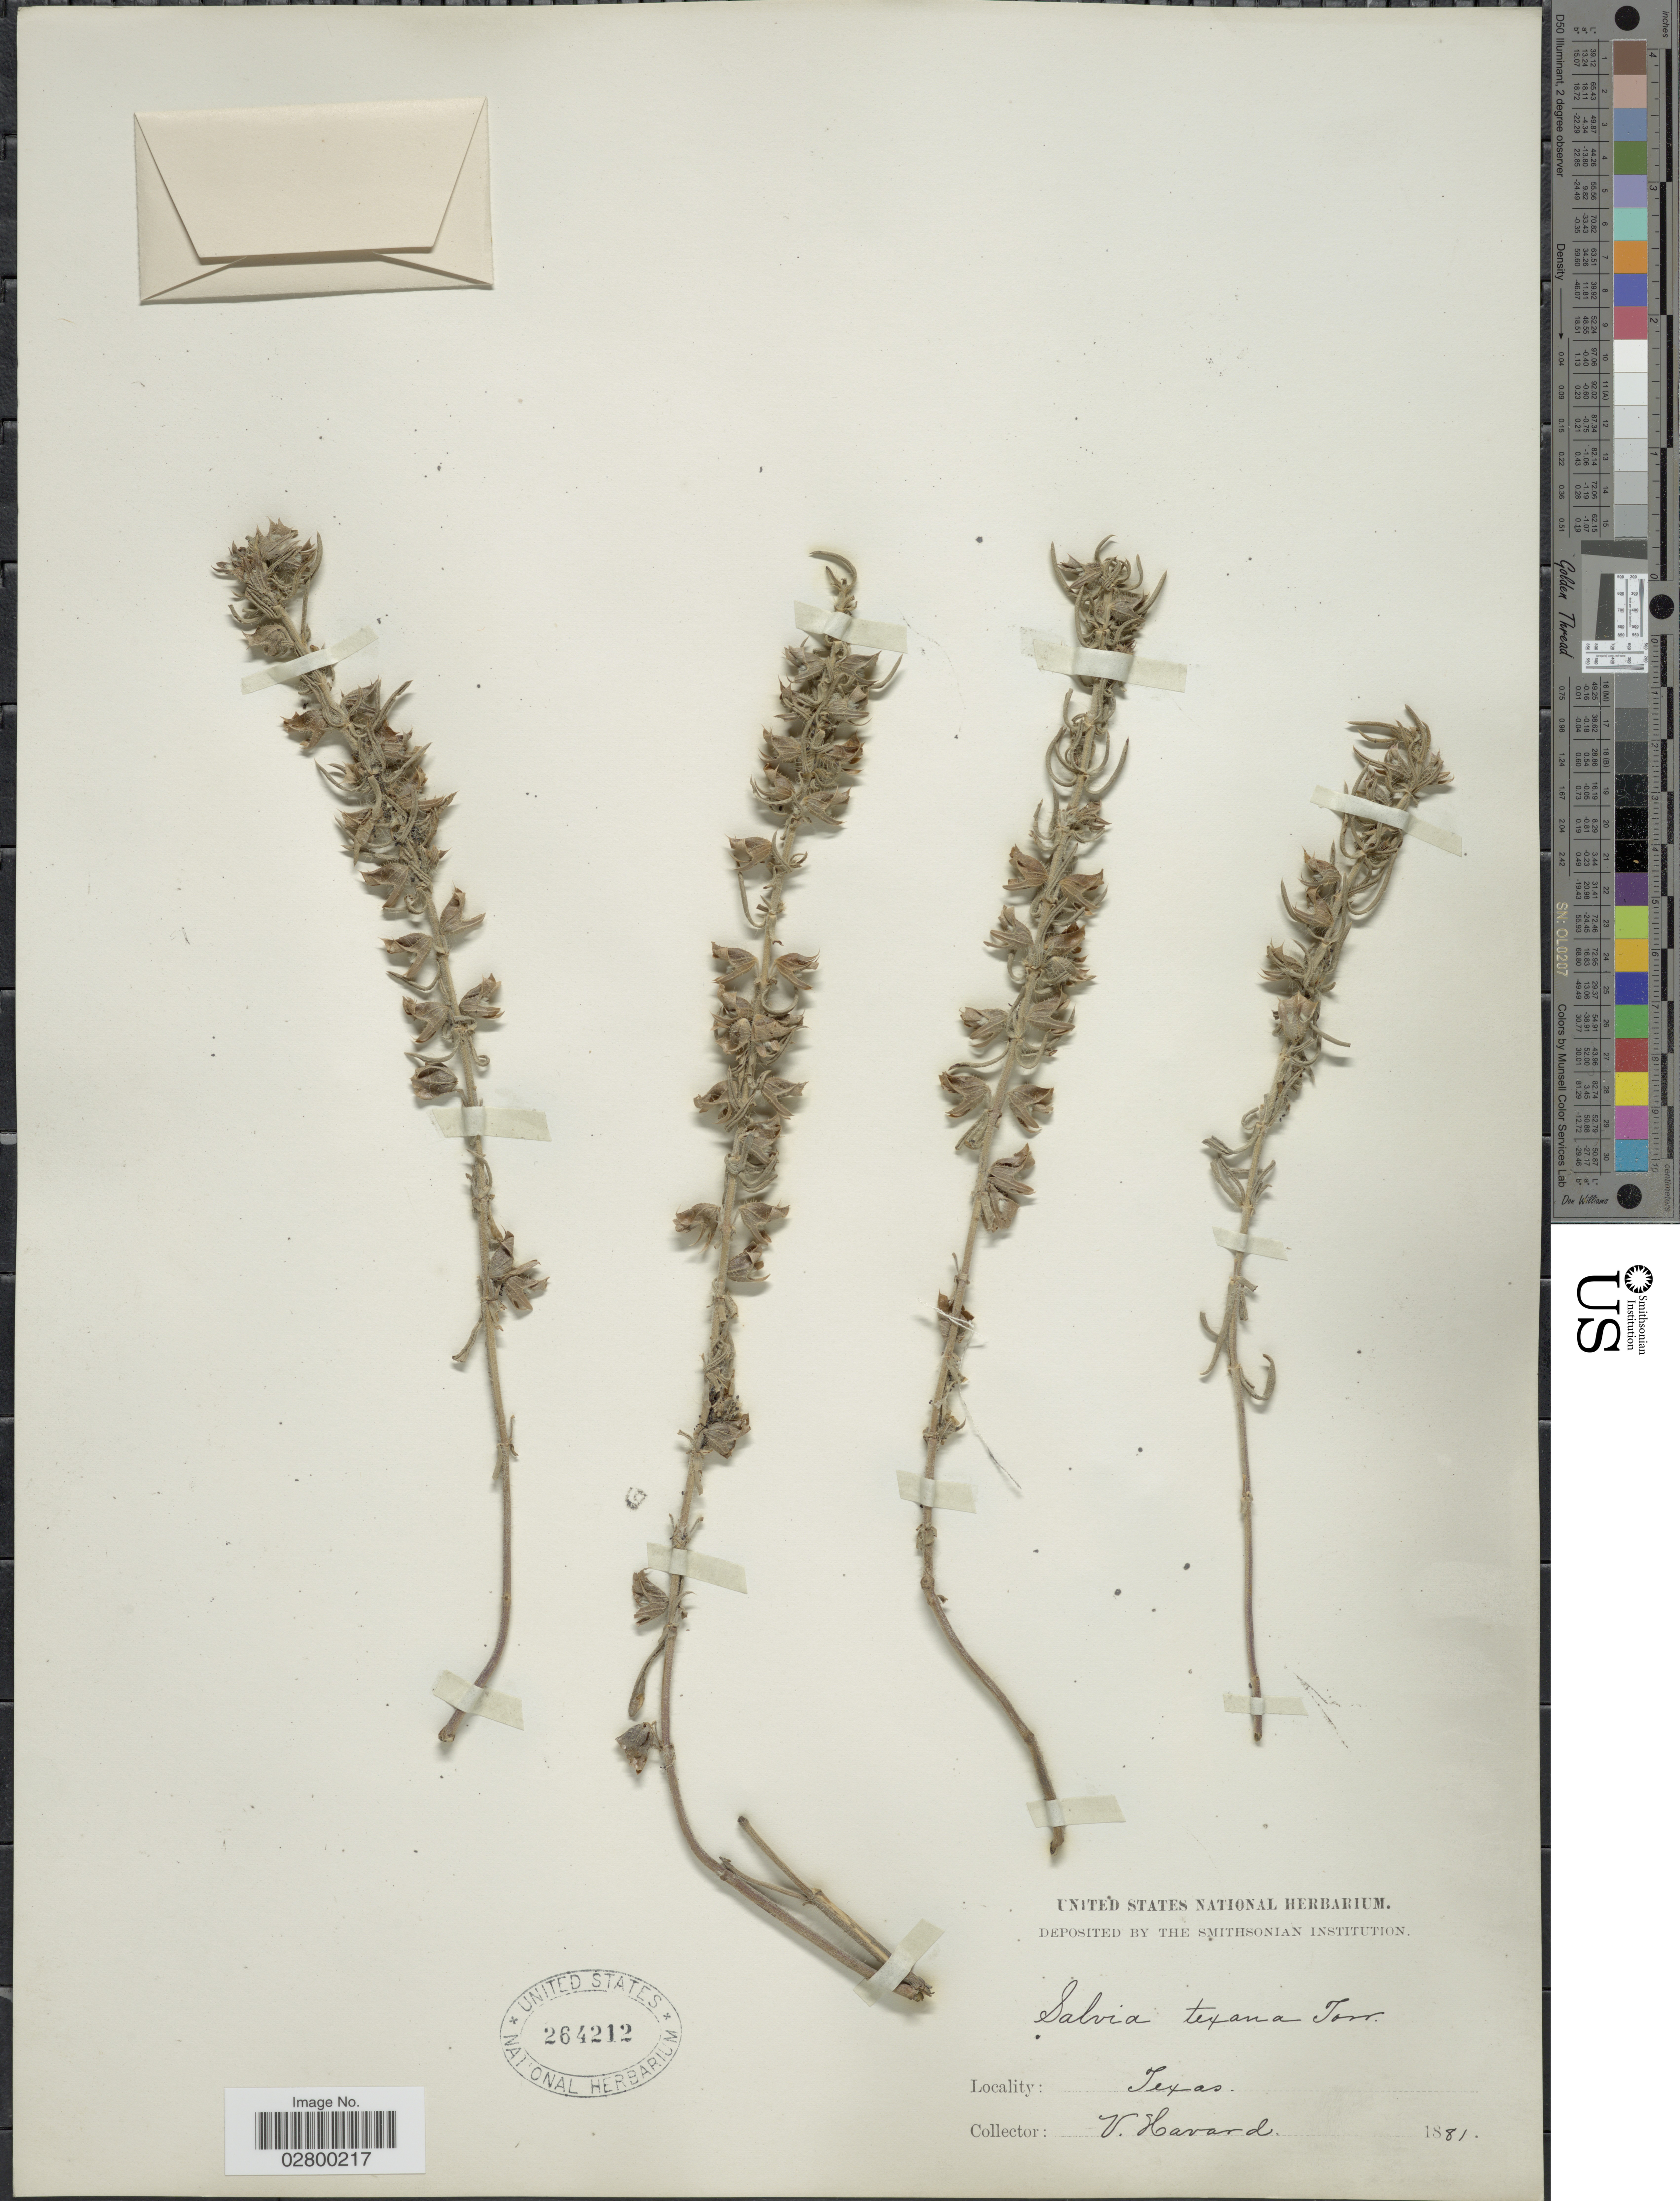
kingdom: Plantae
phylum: Tracheophyta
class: Magnoliopsida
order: Lamiales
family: Lamiaceae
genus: Salvia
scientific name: Salvia texana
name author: (Scheele) Torr.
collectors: V. Havard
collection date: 1881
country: United States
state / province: Texas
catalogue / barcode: US 264212